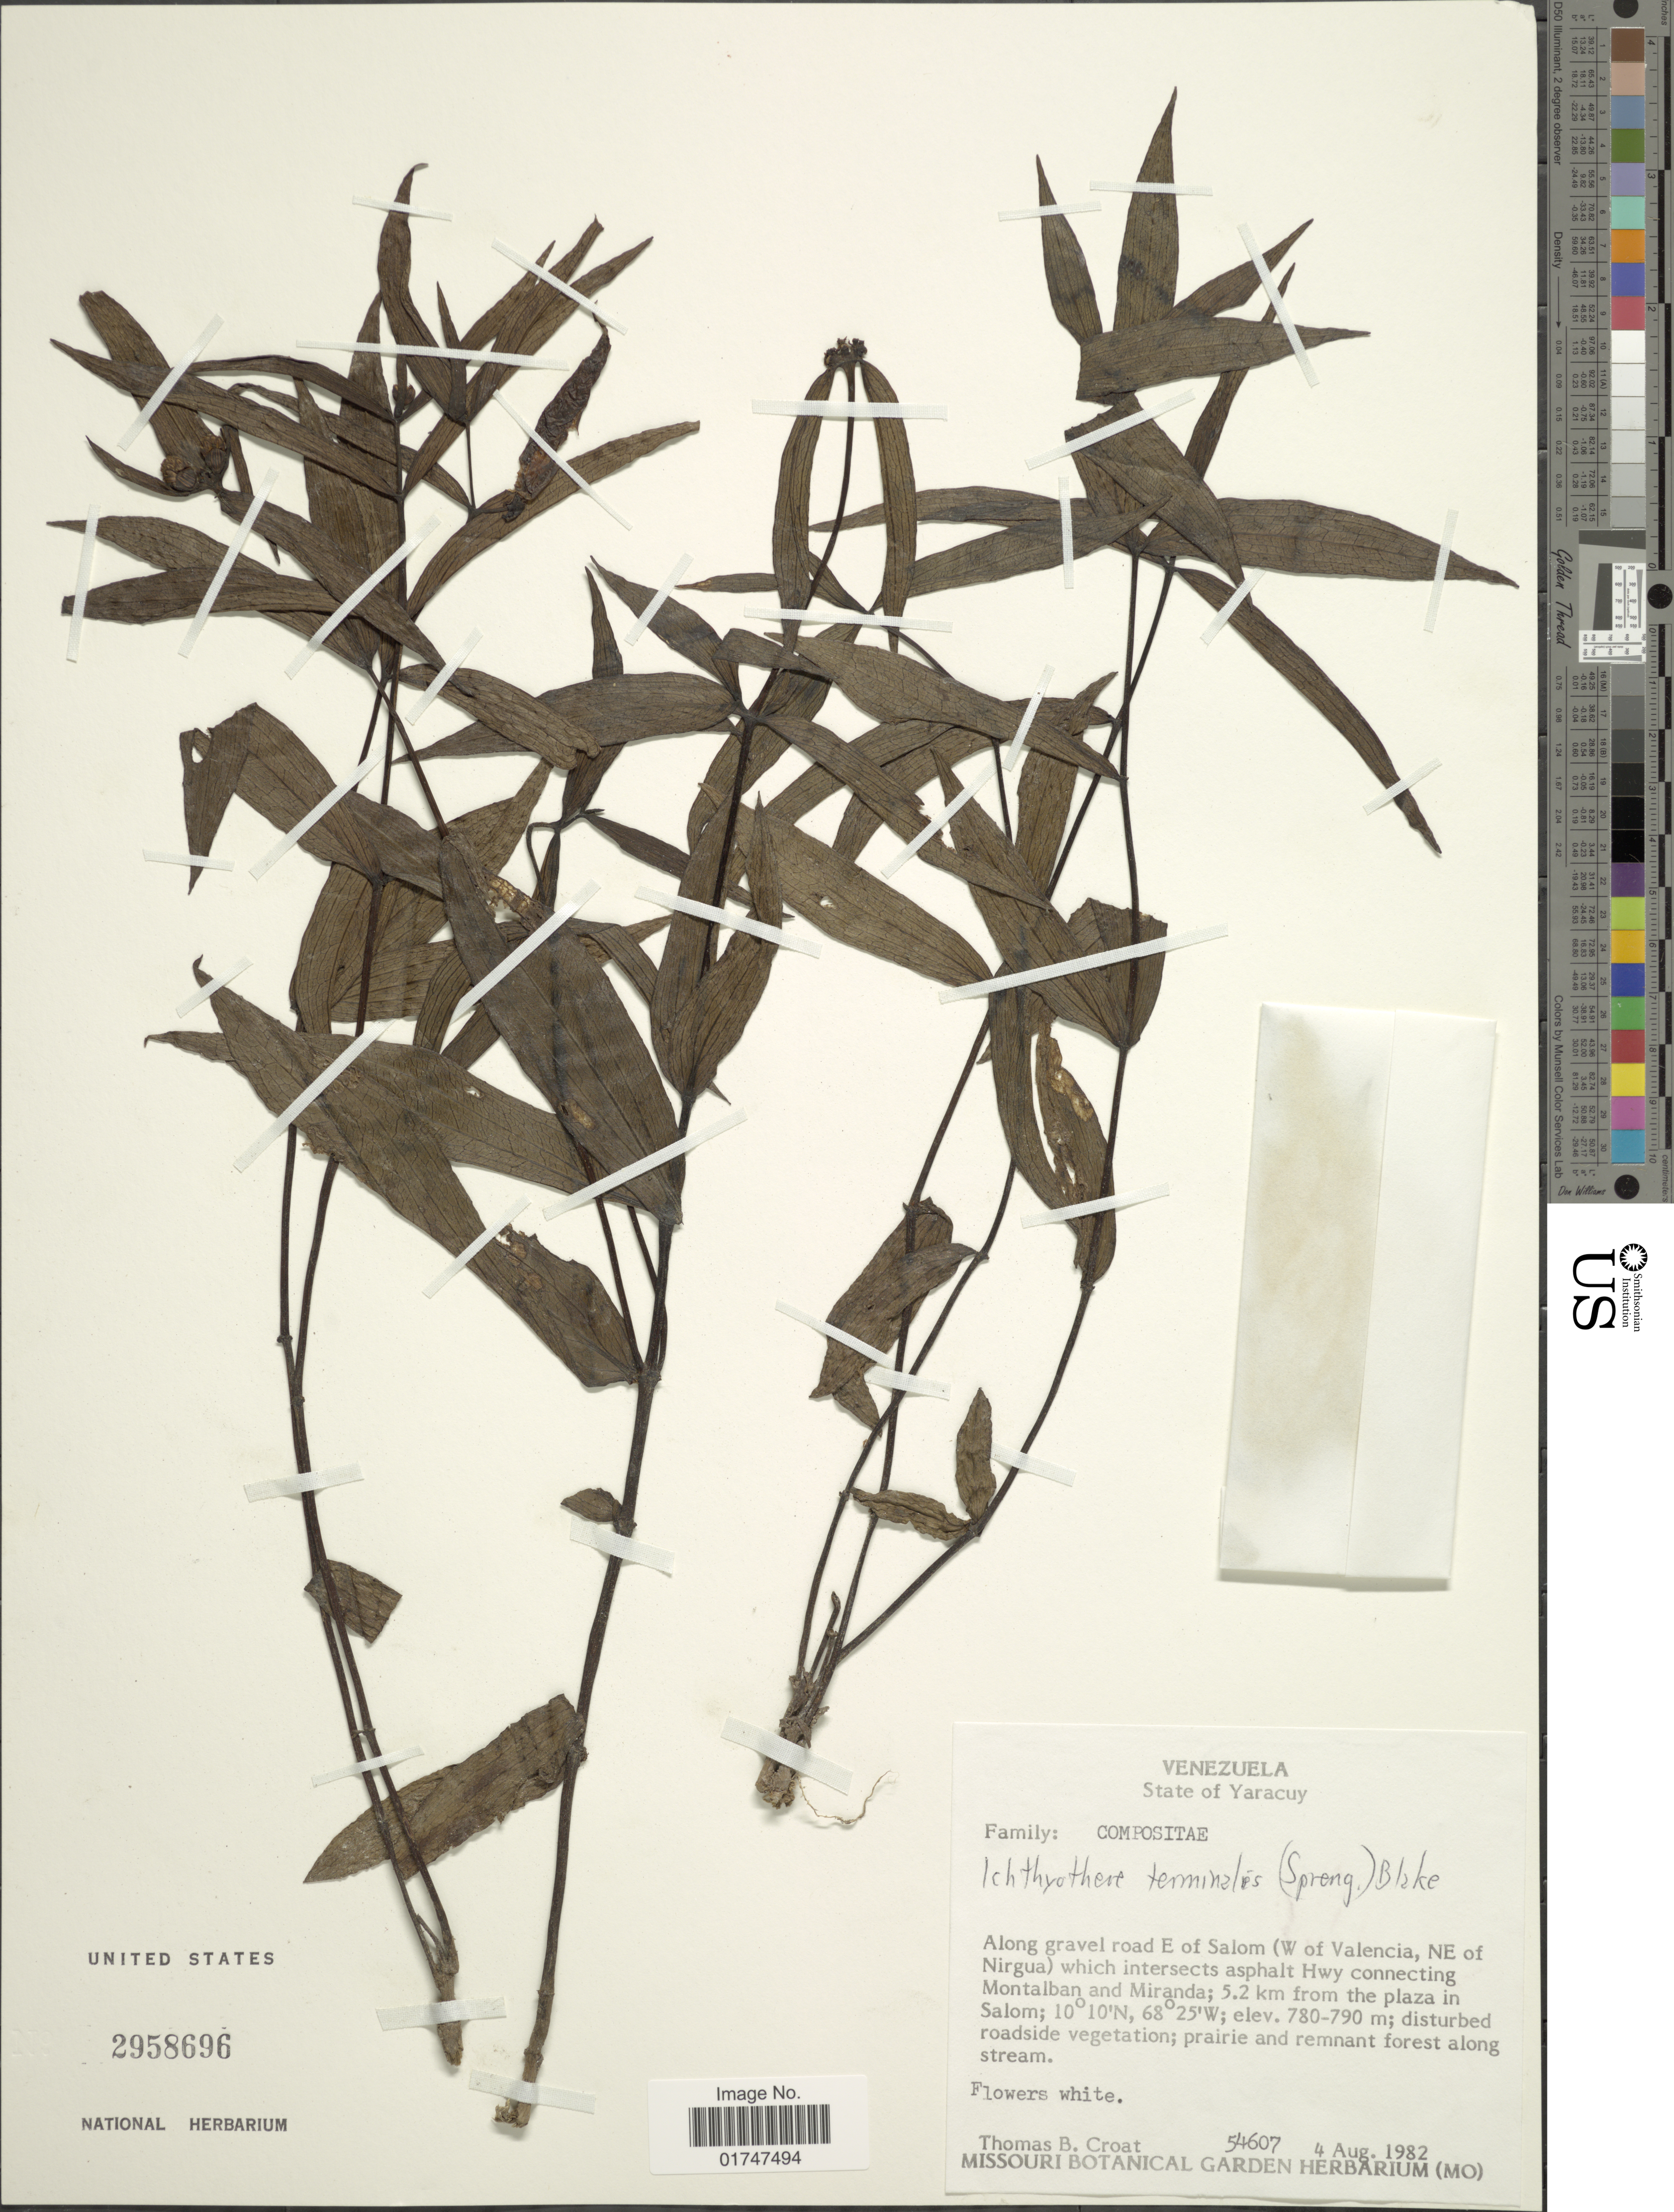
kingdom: Plantae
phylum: Tracheophyta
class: Magnoliopsida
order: Asterales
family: Asteraceae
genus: Ichthyothere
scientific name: Ichthyothere terminalis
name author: (Spreng.) S.F. Blake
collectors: T. B. Croat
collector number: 54607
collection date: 1982-08-04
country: Venezuela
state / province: Yaracuy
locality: State of Yaracuy. Along gravel road E of Salom (W of Valencia, NE of Nirgua) which intersects asphalt Hwy connecting Montalban and Miranda; 5.2 km from the plaza in Salom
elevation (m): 780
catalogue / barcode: US 2958696